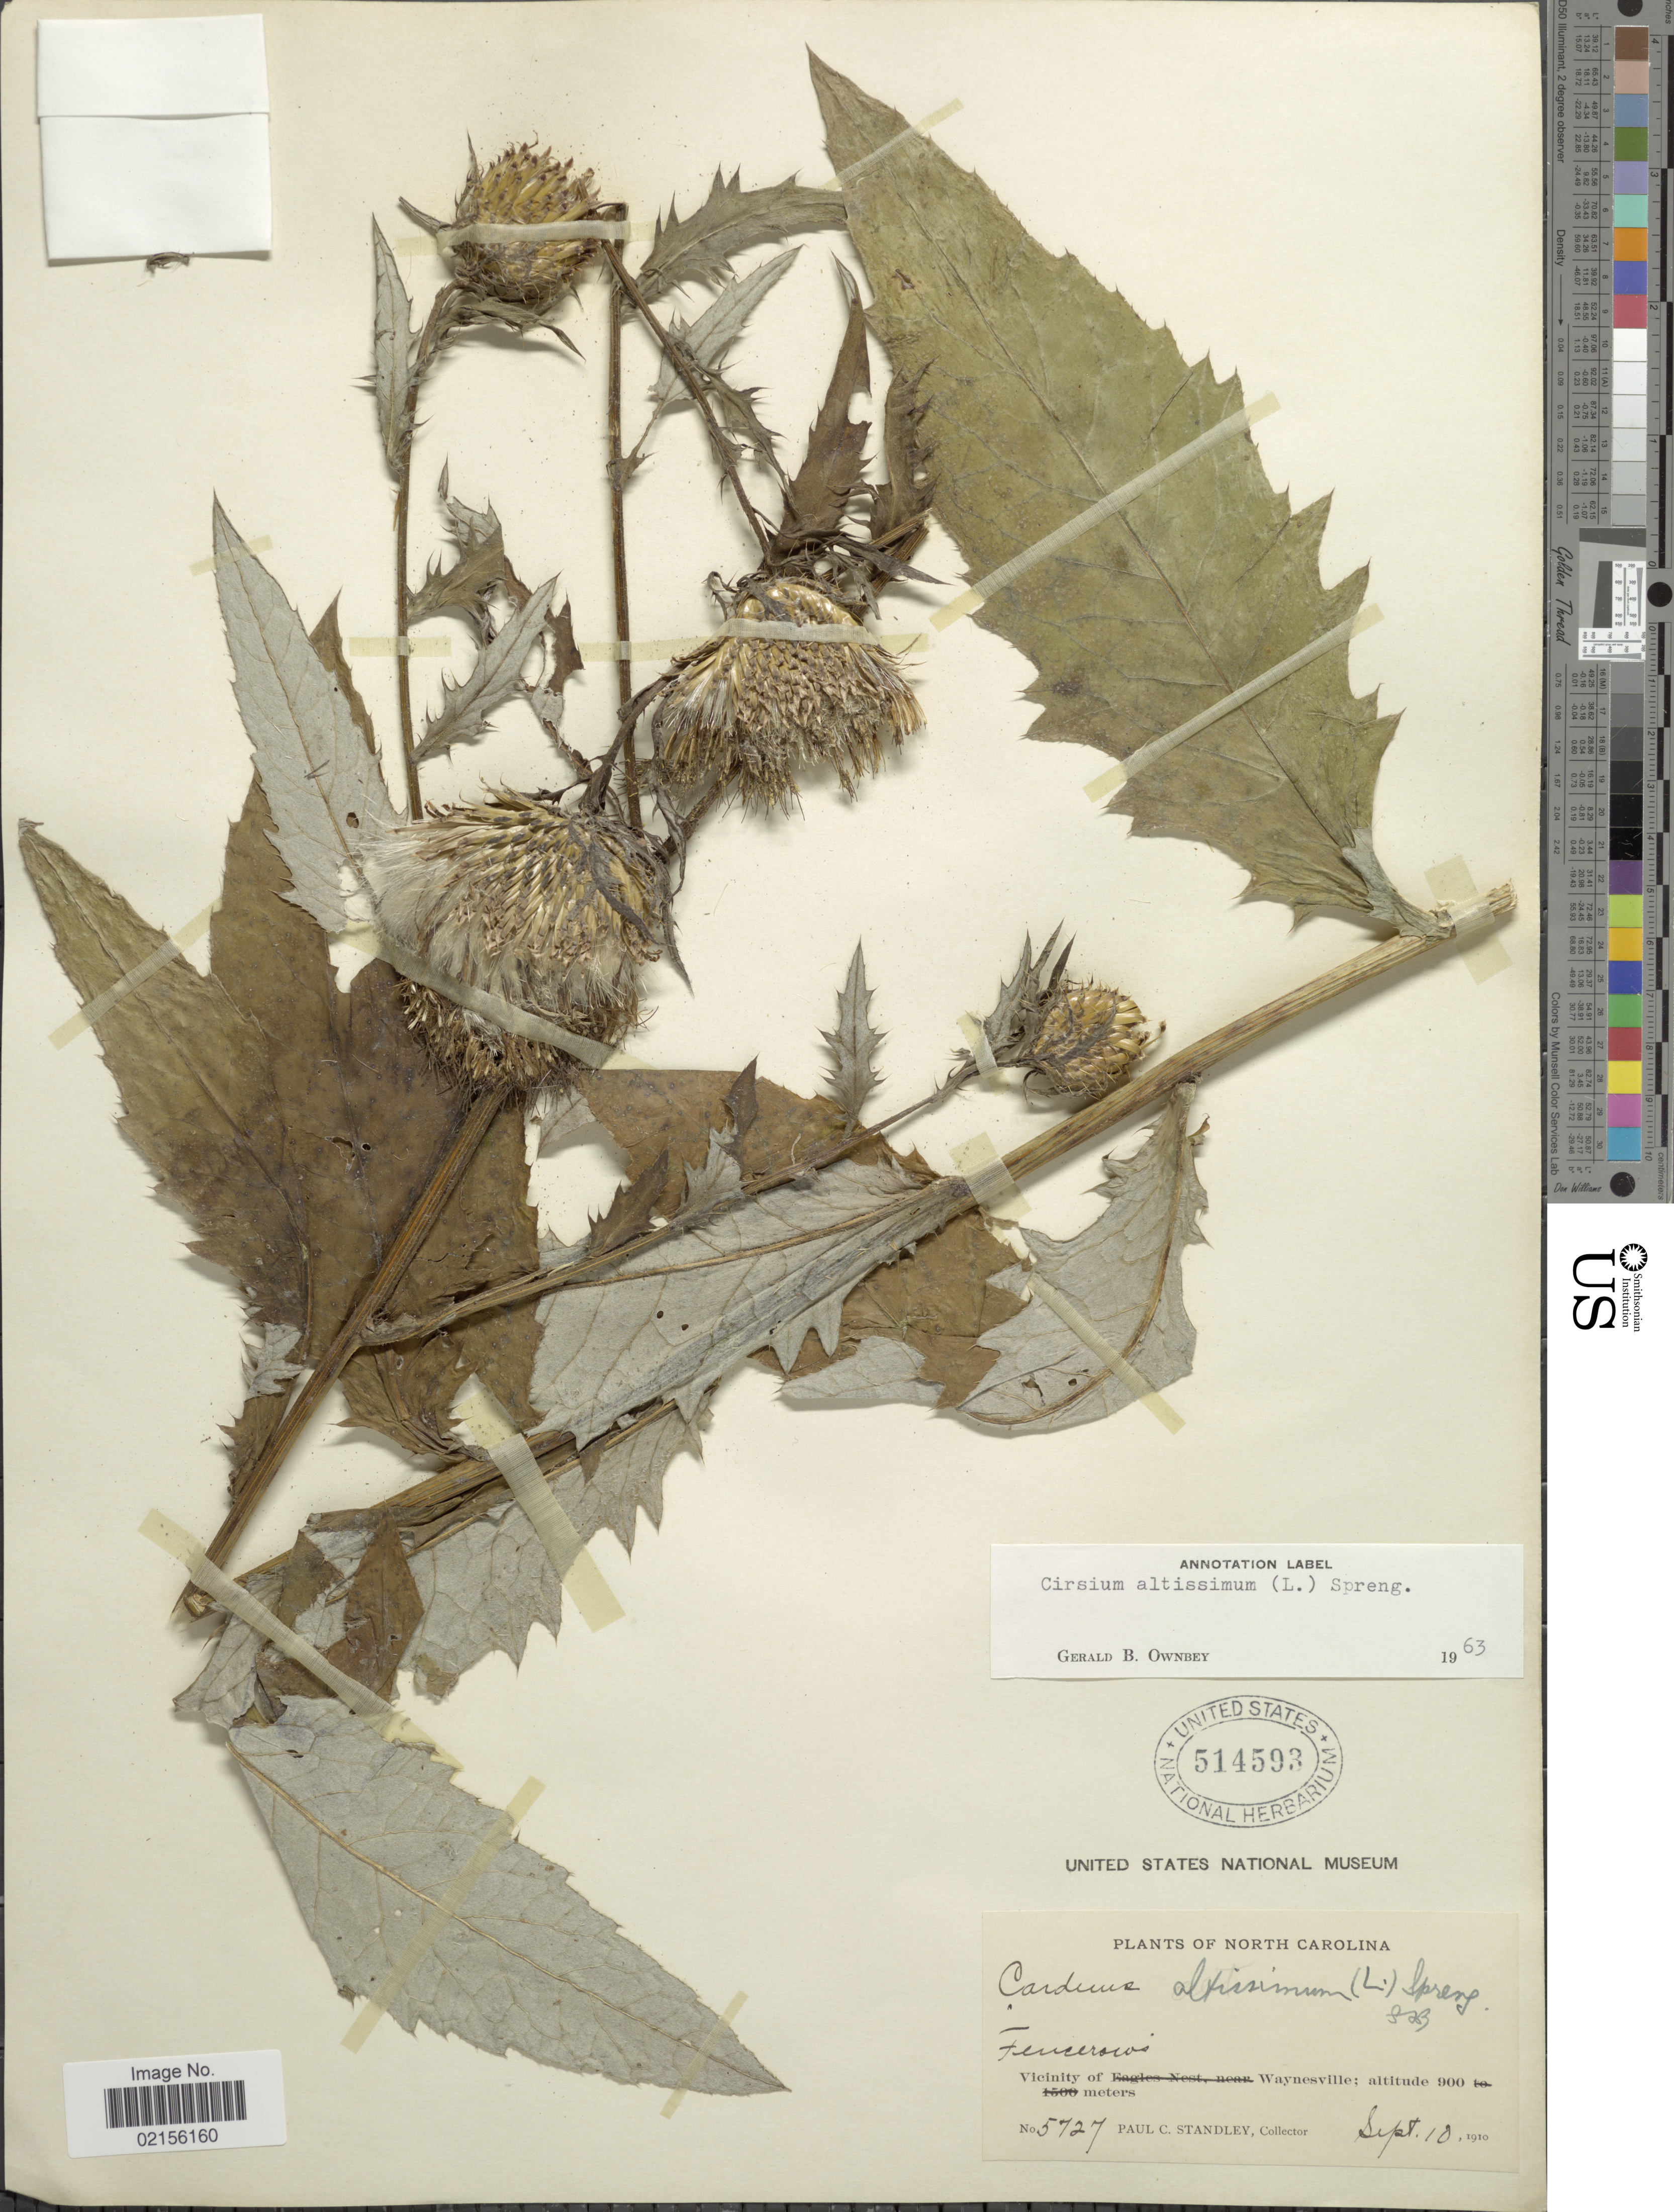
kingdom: Plantae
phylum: Tracheophyta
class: Magnoliopsida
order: Asterales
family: Asteraceae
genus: Cirsium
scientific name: Cirsium altissimum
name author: (L.) Spreng.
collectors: P. C. Standley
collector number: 5727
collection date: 1910-09-10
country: United States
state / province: North Carolina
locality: Vicinity of Waynesville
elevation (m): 900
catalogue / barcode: US 514593